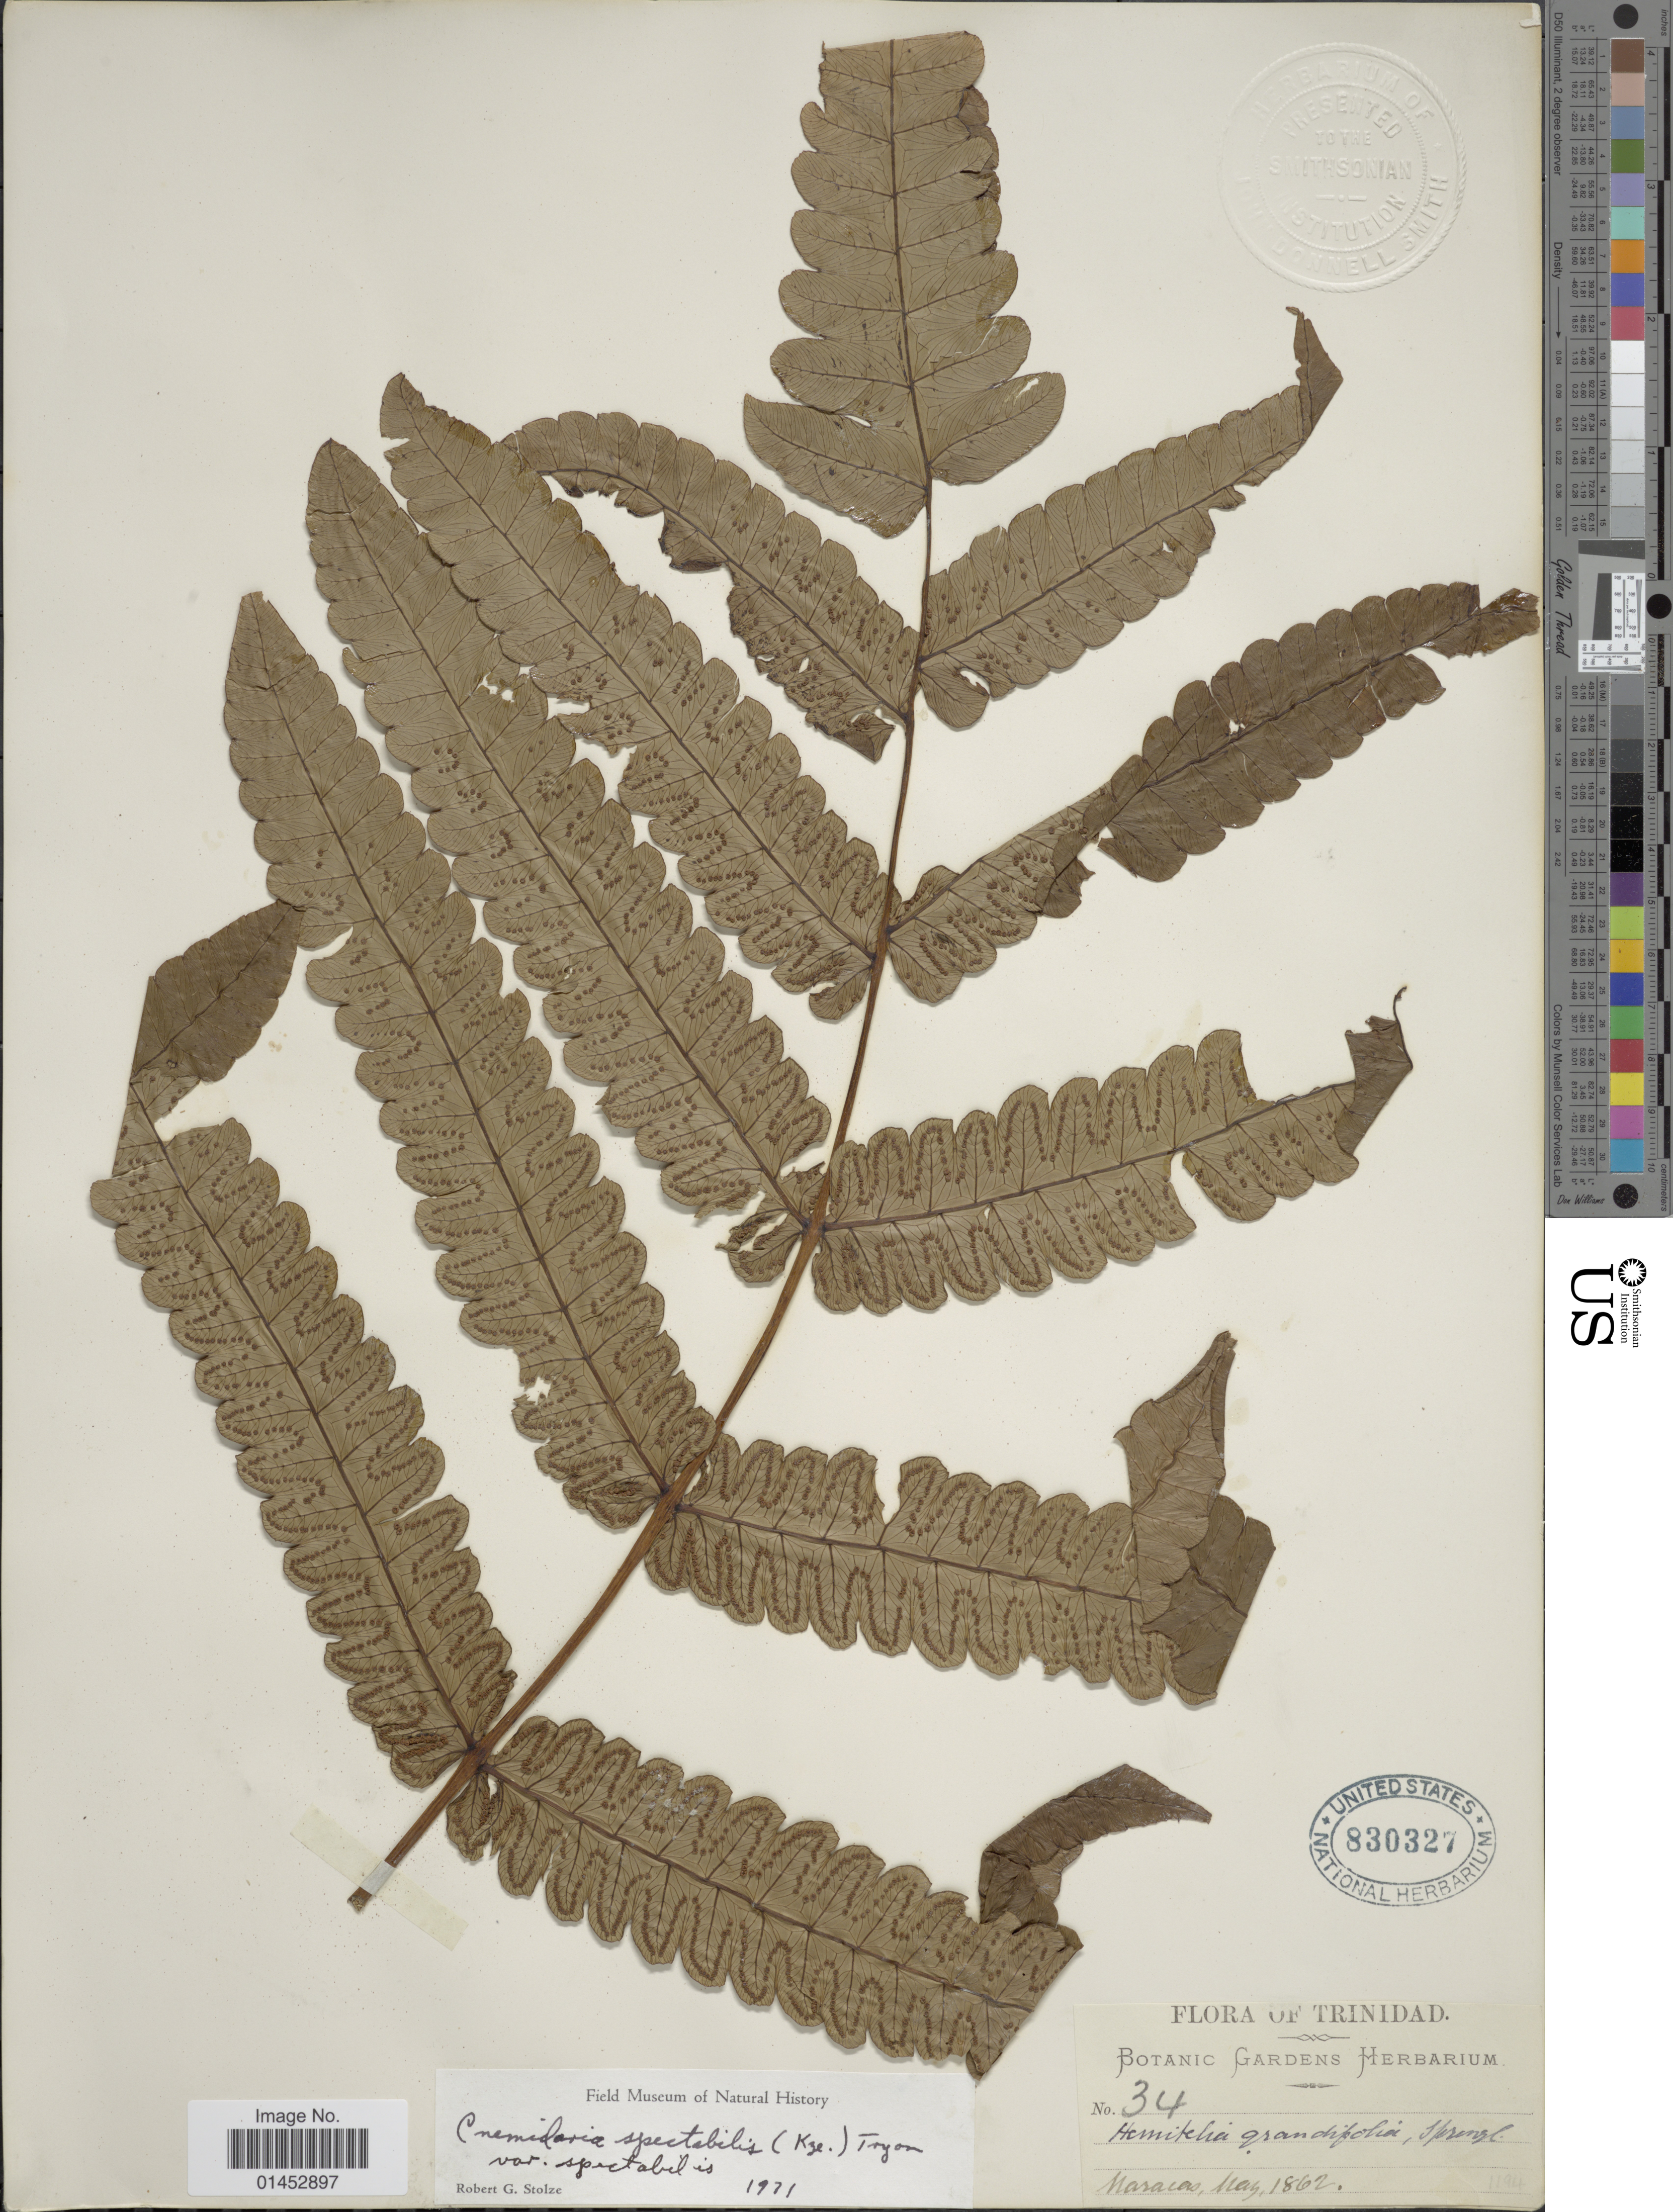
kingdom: Plantae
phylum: Tracheophyta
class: Polypodiopsida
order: Cyatheales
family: Cyatheaceae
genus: Cyathea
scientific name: Cyathea spectabilis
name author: (Kunze) Domin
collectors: Botanic Gardens Herbarium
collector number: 34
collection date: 1862-05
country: Trinidad and Tobago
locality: Trinidad, Naracas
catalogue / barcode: US 830327